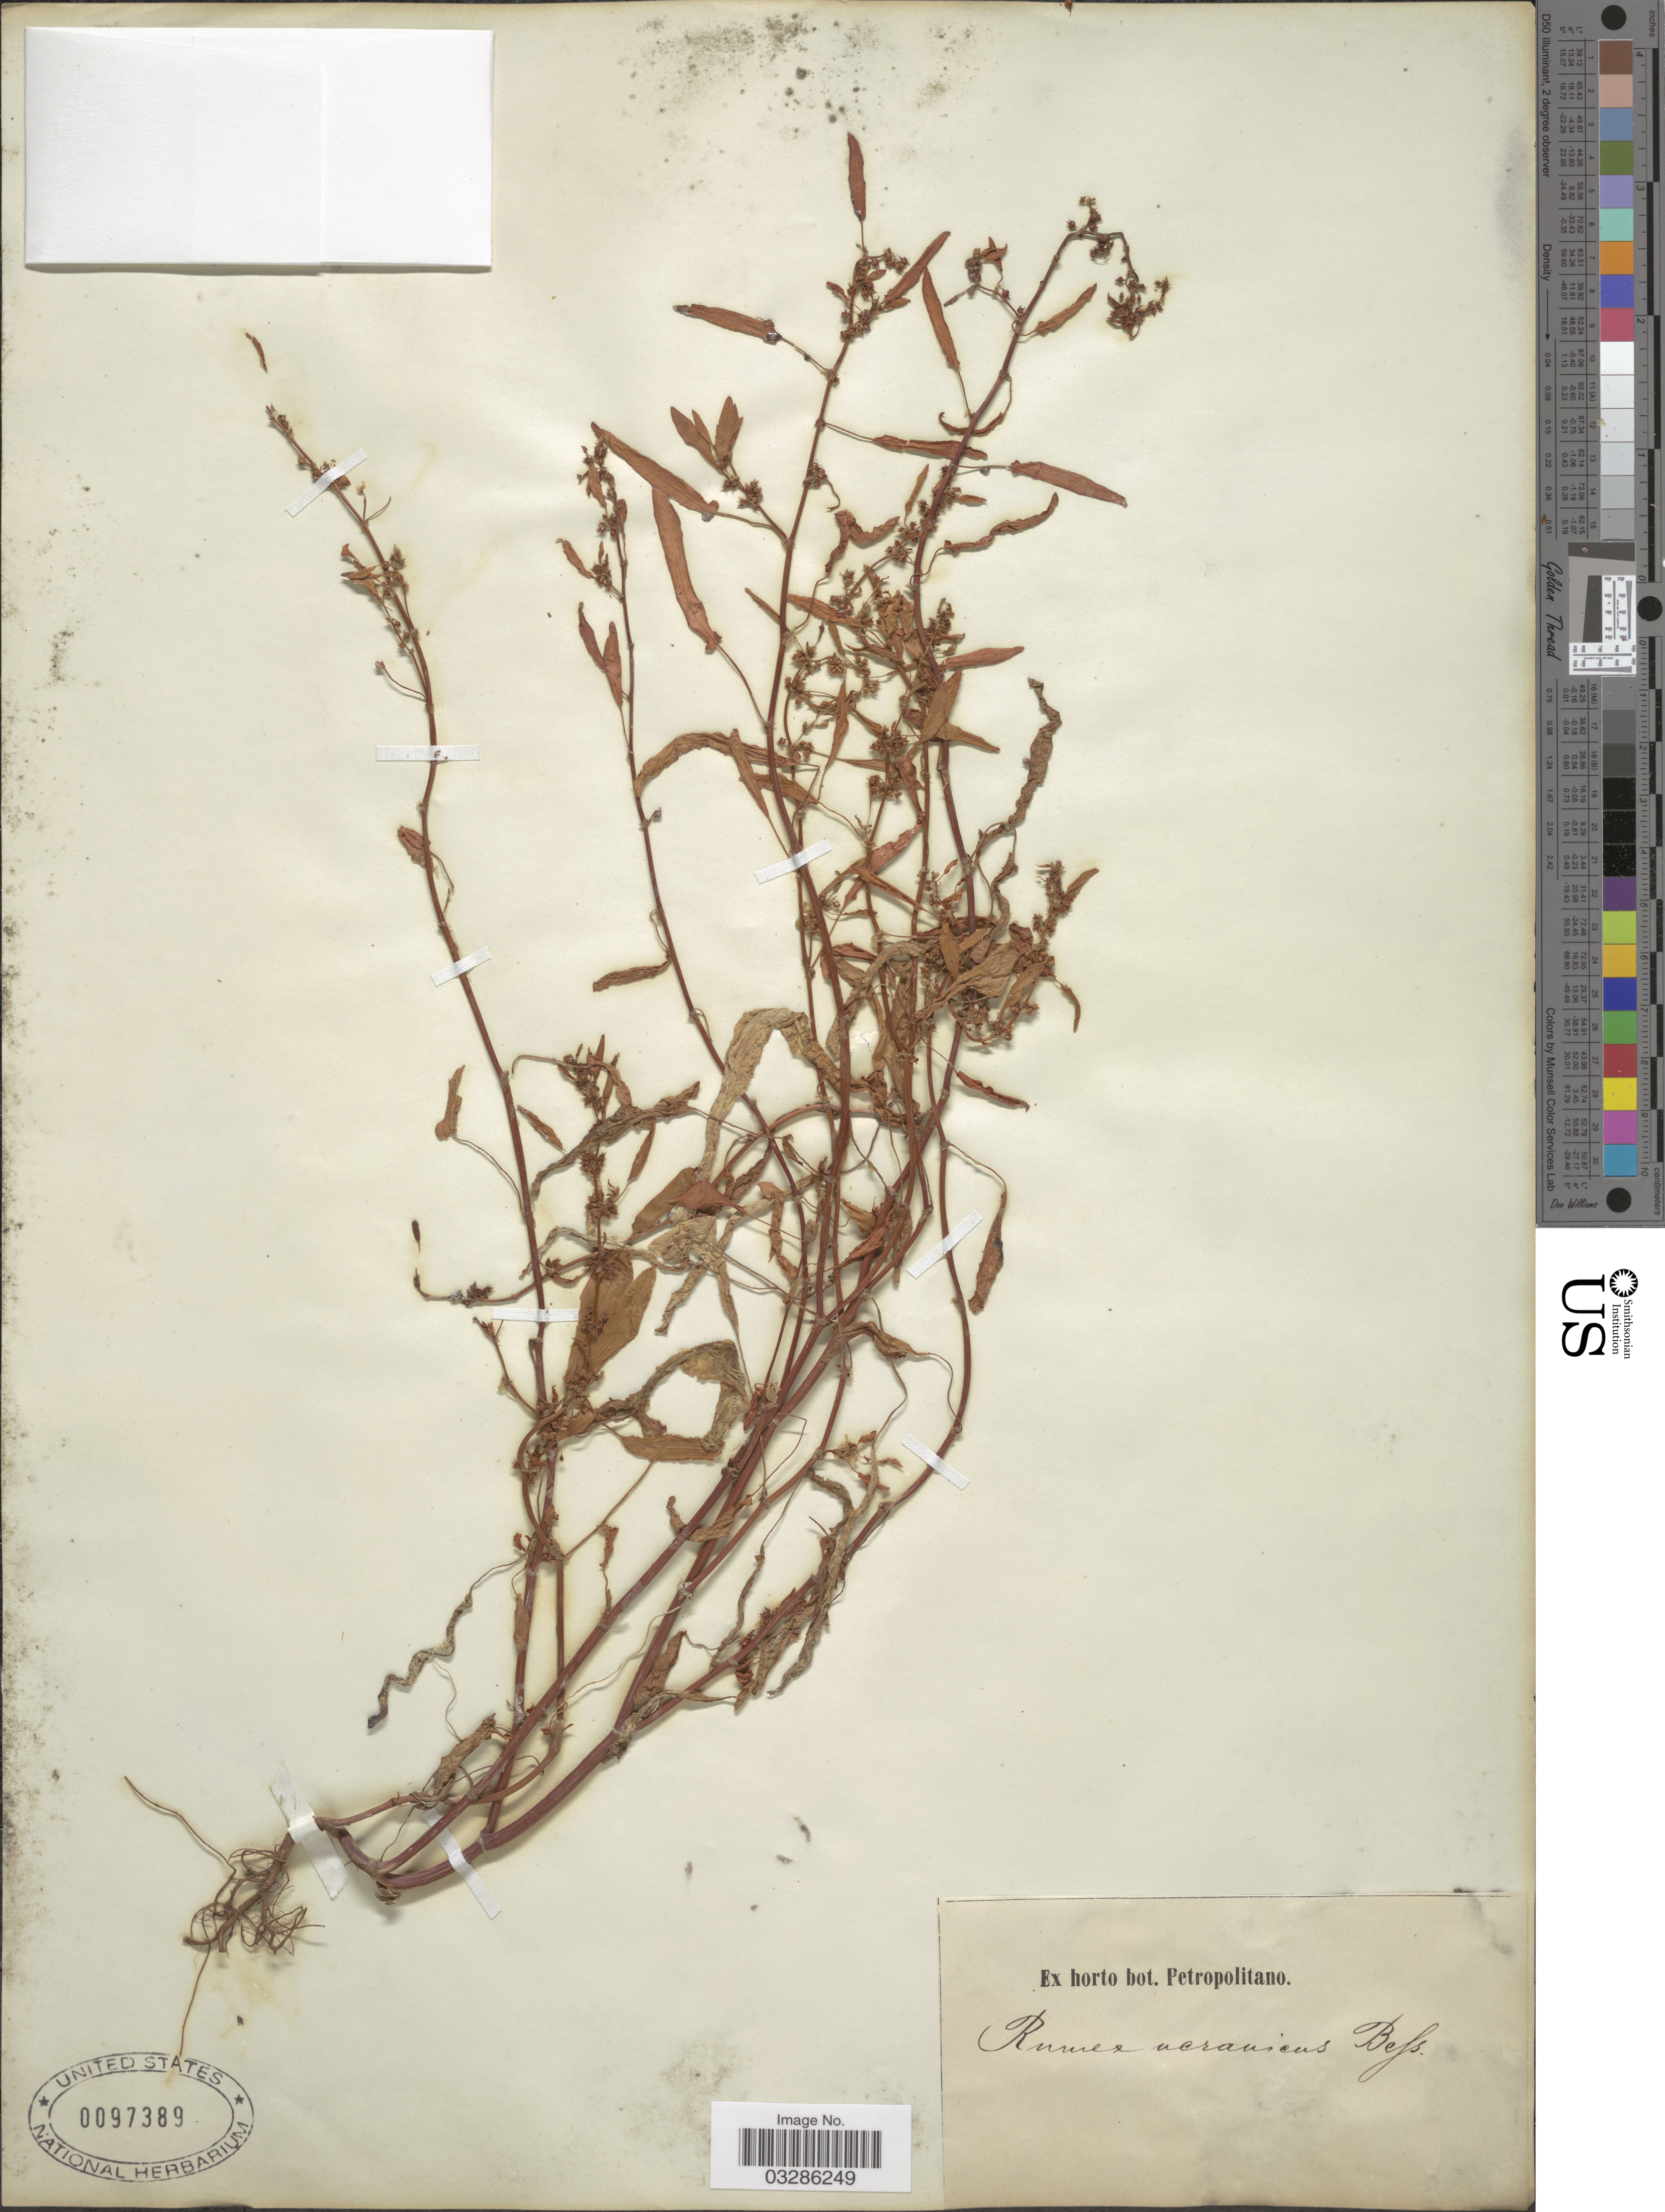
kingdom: Plantae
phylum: Tracheophyta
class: Magnoliopsida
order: Caryophyllales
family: Polygonaceae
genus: Rumex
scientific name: Rumex ucranicus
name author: Fisch. ex Spreng.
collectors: ex Herb. bot. Petropolitano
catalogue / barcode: US 97389